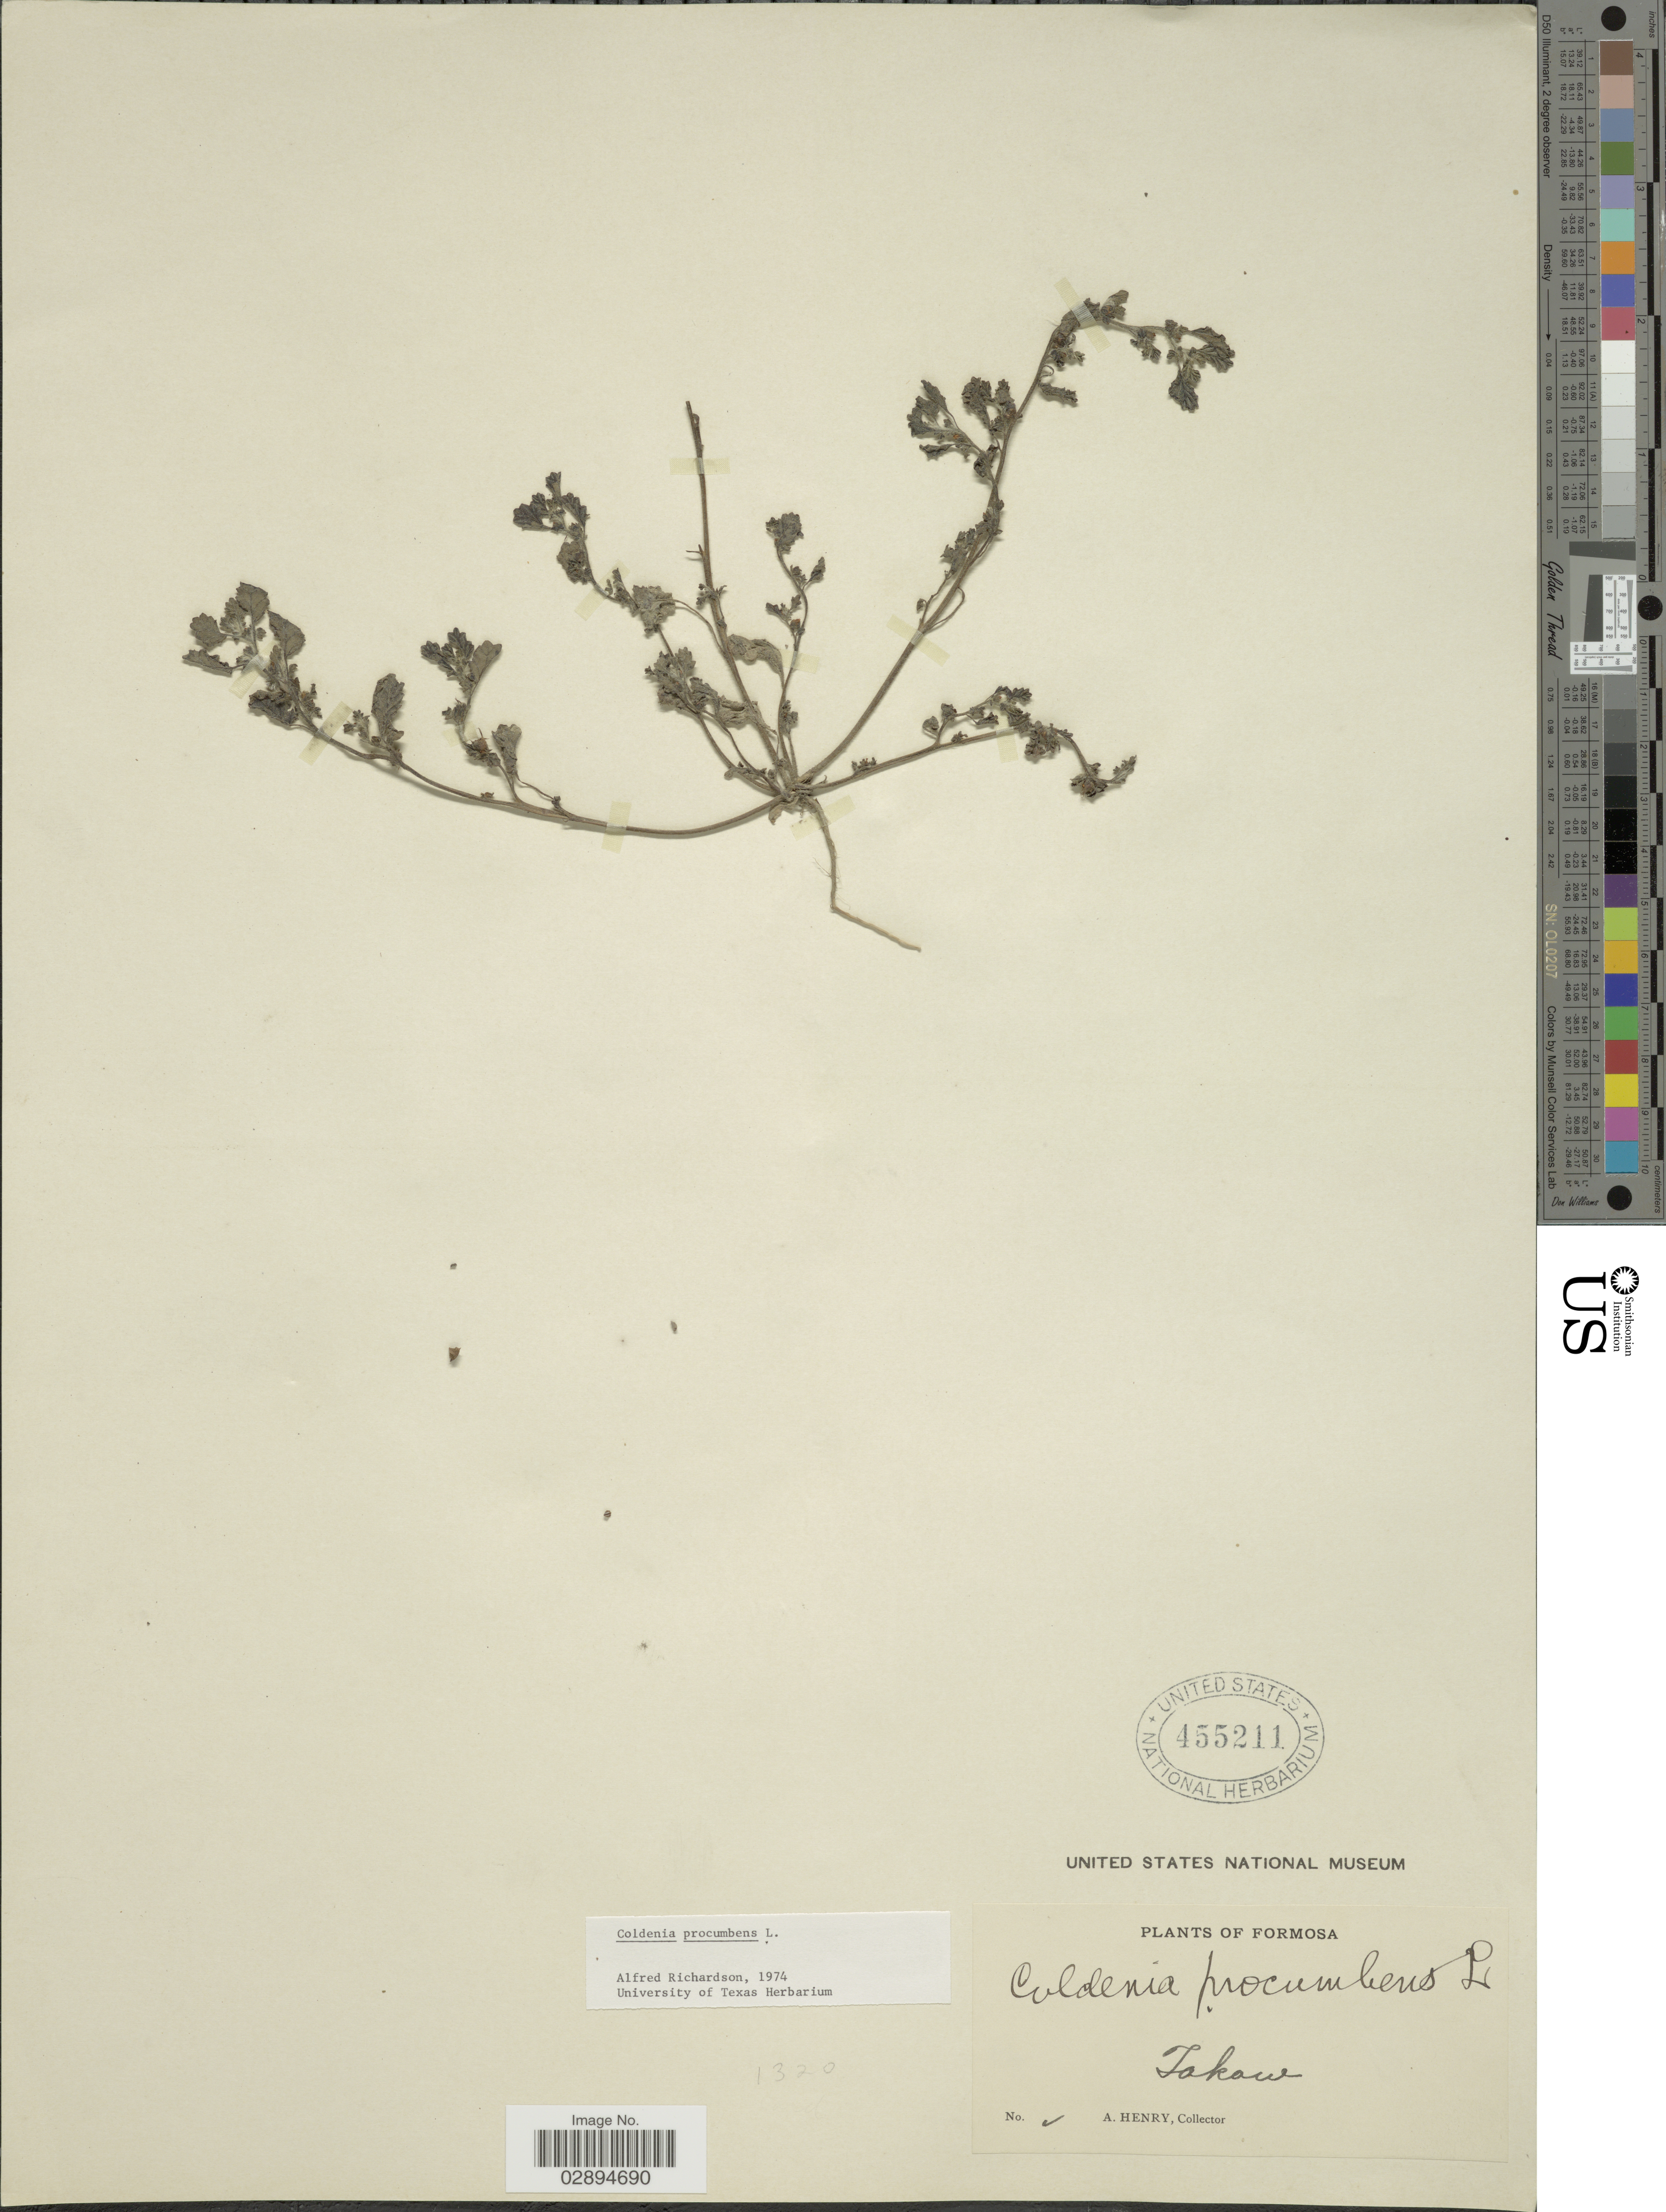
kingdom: Plantae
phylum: Tracheophyta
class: Magnoliopsida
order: Boraginales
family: Coldeniaceae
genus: Coldenia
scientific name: Coldenia procumbens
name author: L.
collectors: A. Henry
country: Taiwan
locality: Formosa. Takow.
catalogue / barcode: US 455211